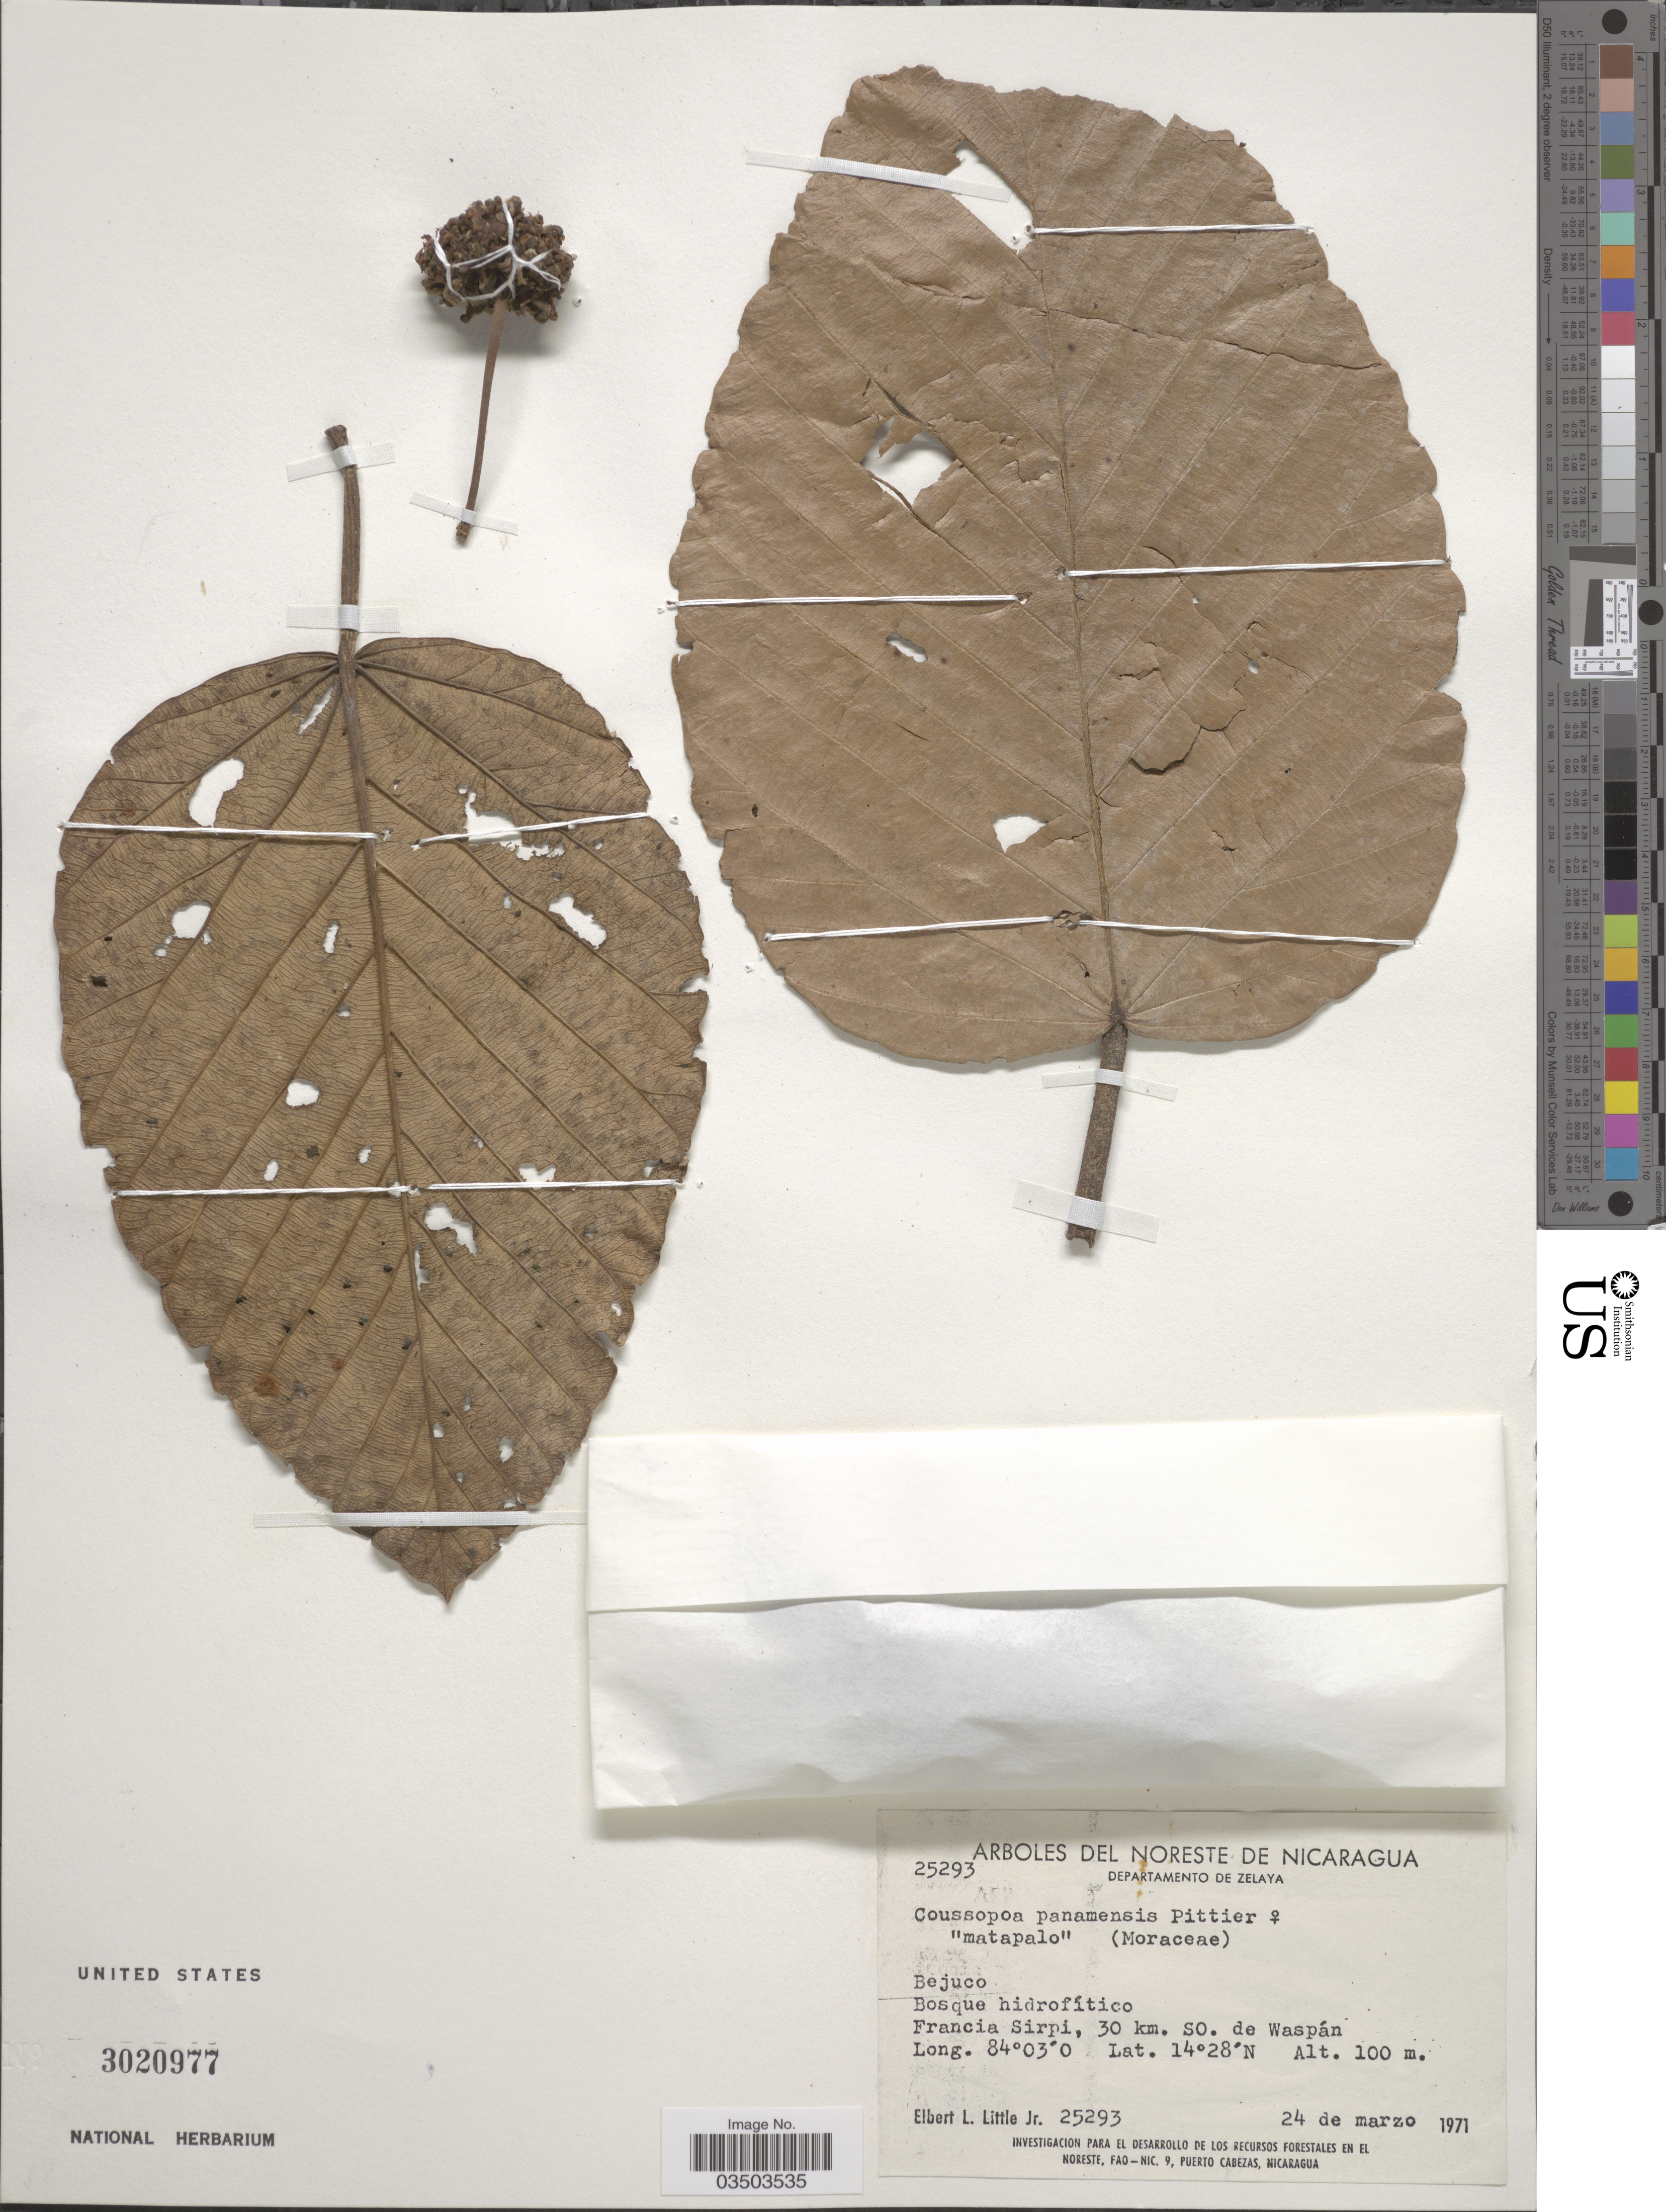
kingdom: Plantae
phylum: Tracheophyta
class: Magnoliopsida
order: Rosales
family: Urticaceae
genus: Coussapoa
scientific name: Coussapoa villosa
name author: Poepp. & Endl.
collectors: E. L. Little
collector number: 25293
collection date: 1971-03-24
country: Nicaragua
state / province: Atlántico Norte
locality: Noreste de Nicaragua. Departamento de Zelaya. Francia Sirpi, 30 km. SO. de Waspán.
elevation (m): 100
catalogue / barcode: US 3020977